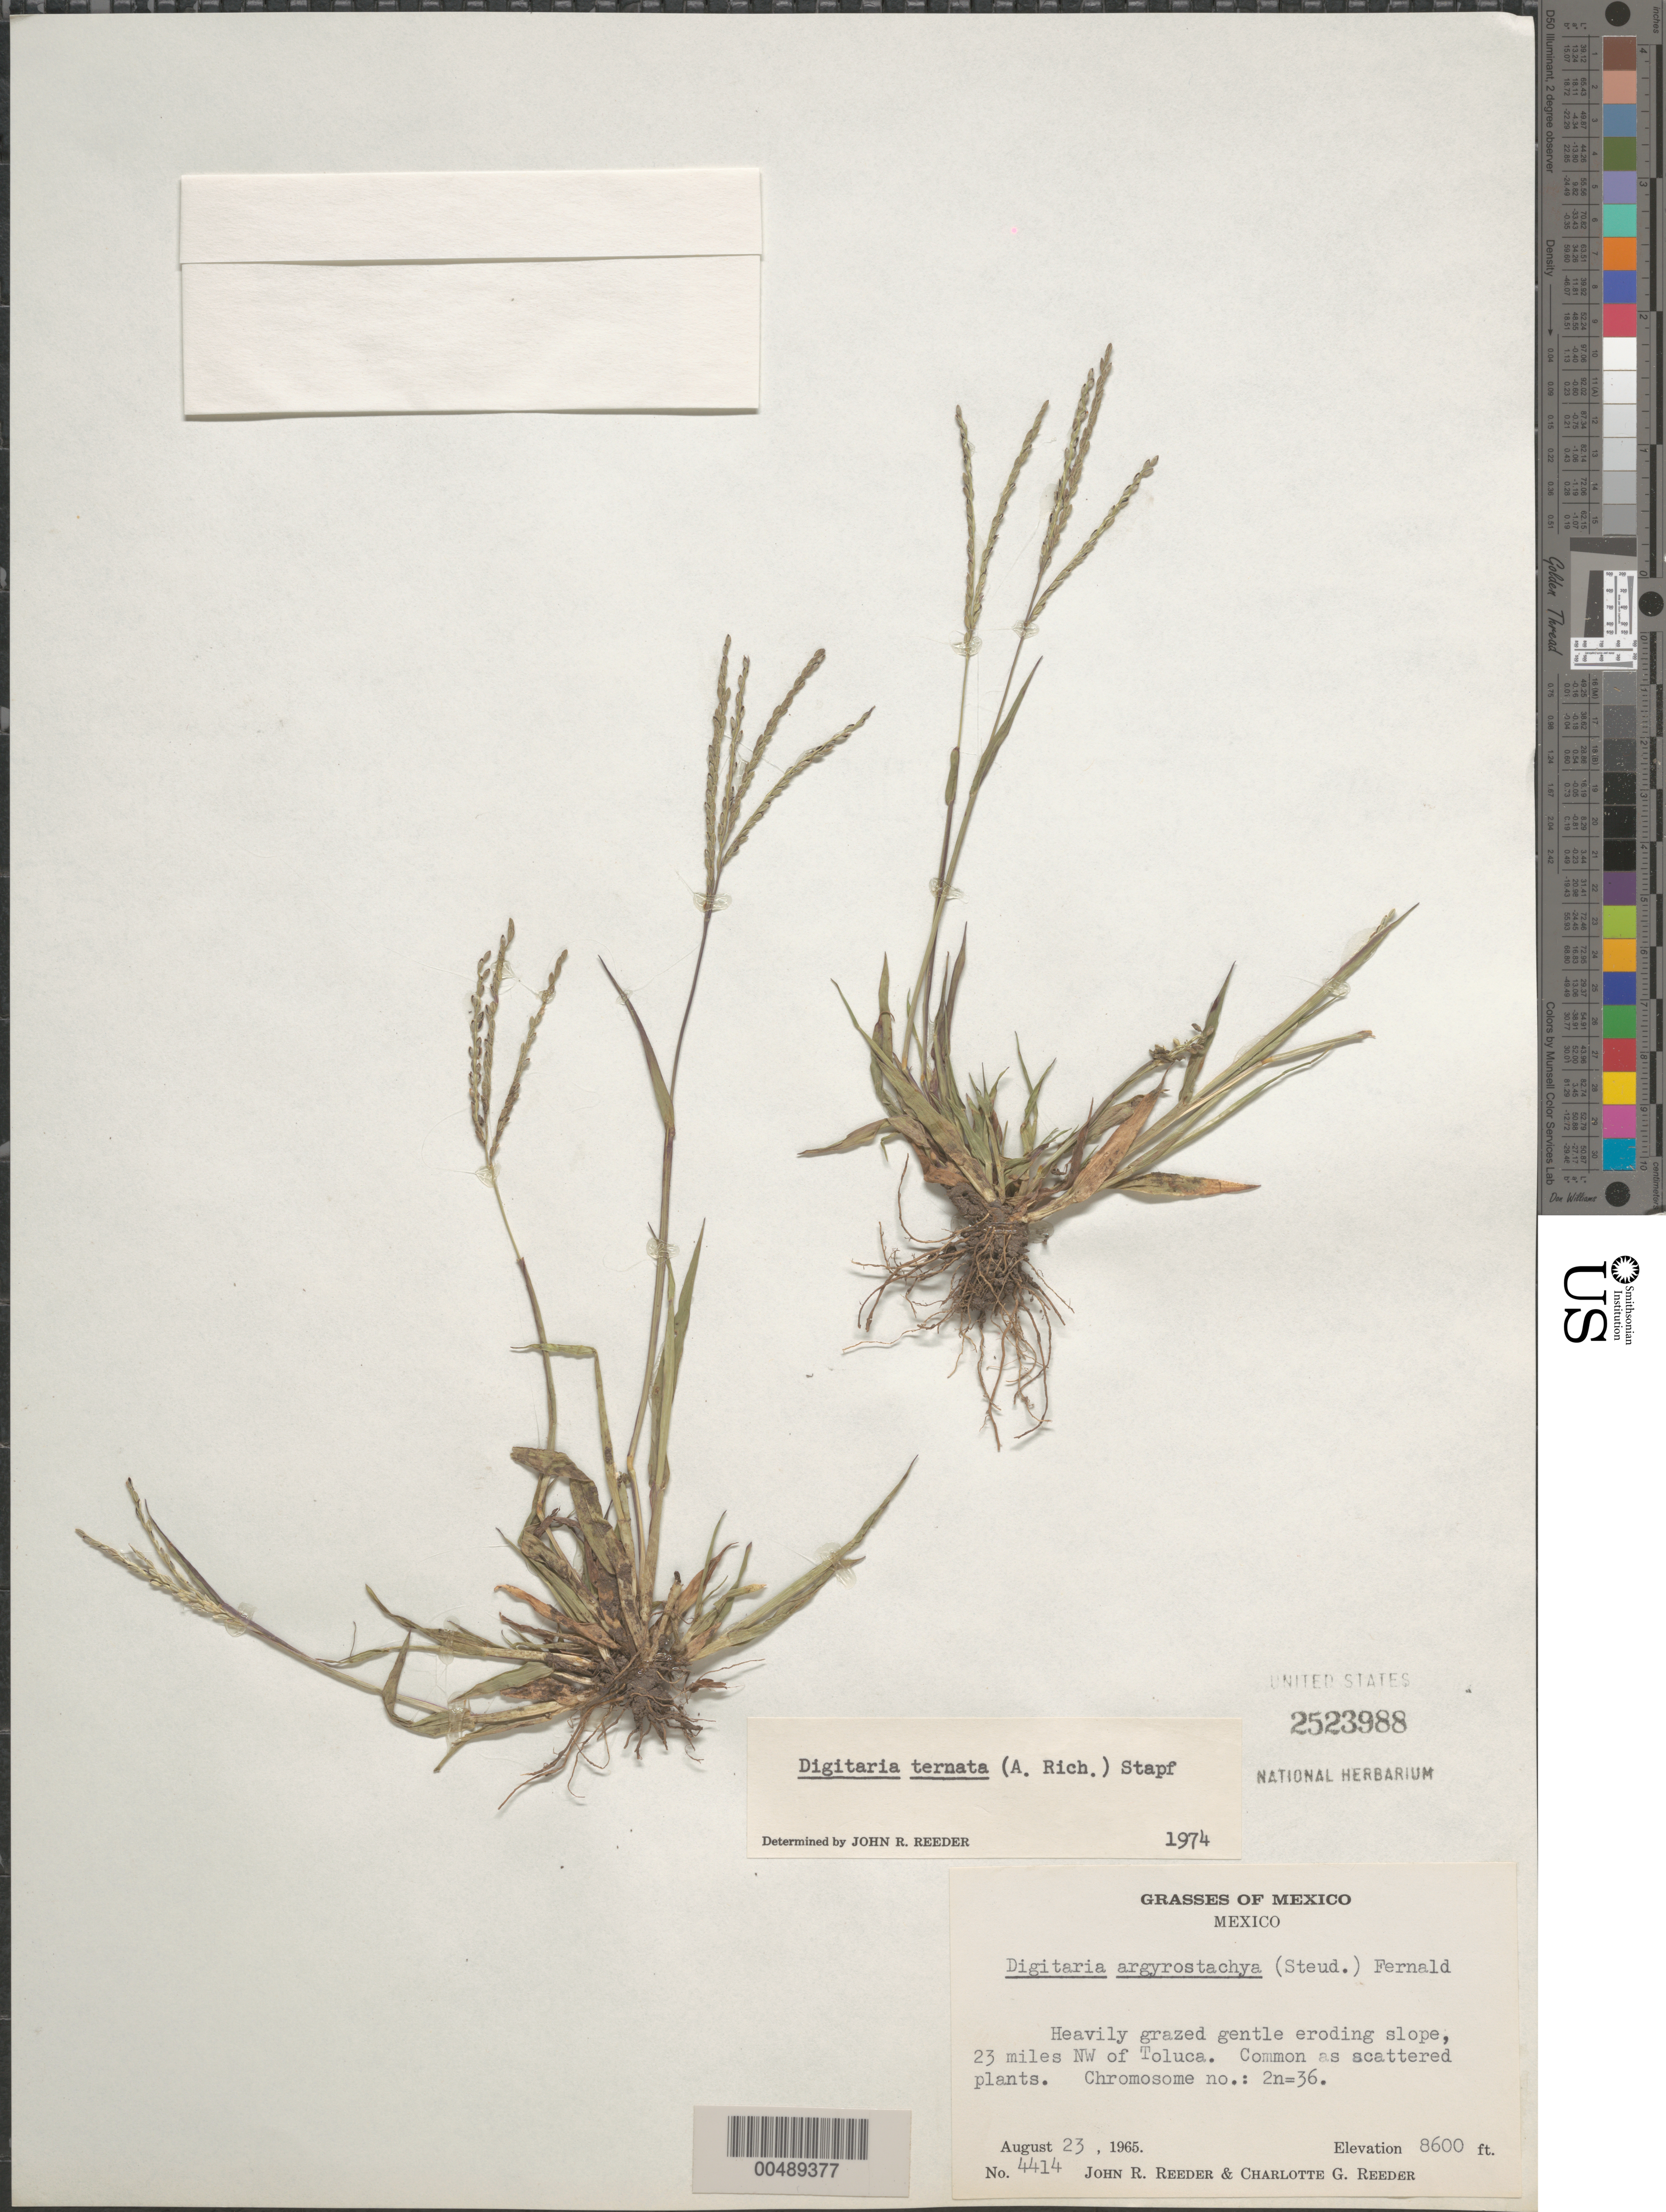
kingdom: Plantae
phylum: Tracheophyta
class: Liliopsida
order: Poales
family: Poaceae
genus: Digitaria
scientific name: Digitaria ternata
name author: (Hochr. ex A. Rich.) Stapf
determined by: Reeder, J. R., (UNITED STATES)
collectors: J. R. Reeder & C. G. Reeder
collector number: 4414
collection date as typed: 23 Aug 1965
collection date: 1965-08-23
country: Mexico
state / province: México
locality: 23 mi NW of Toluca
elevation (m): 2621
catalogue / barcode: US 2523988